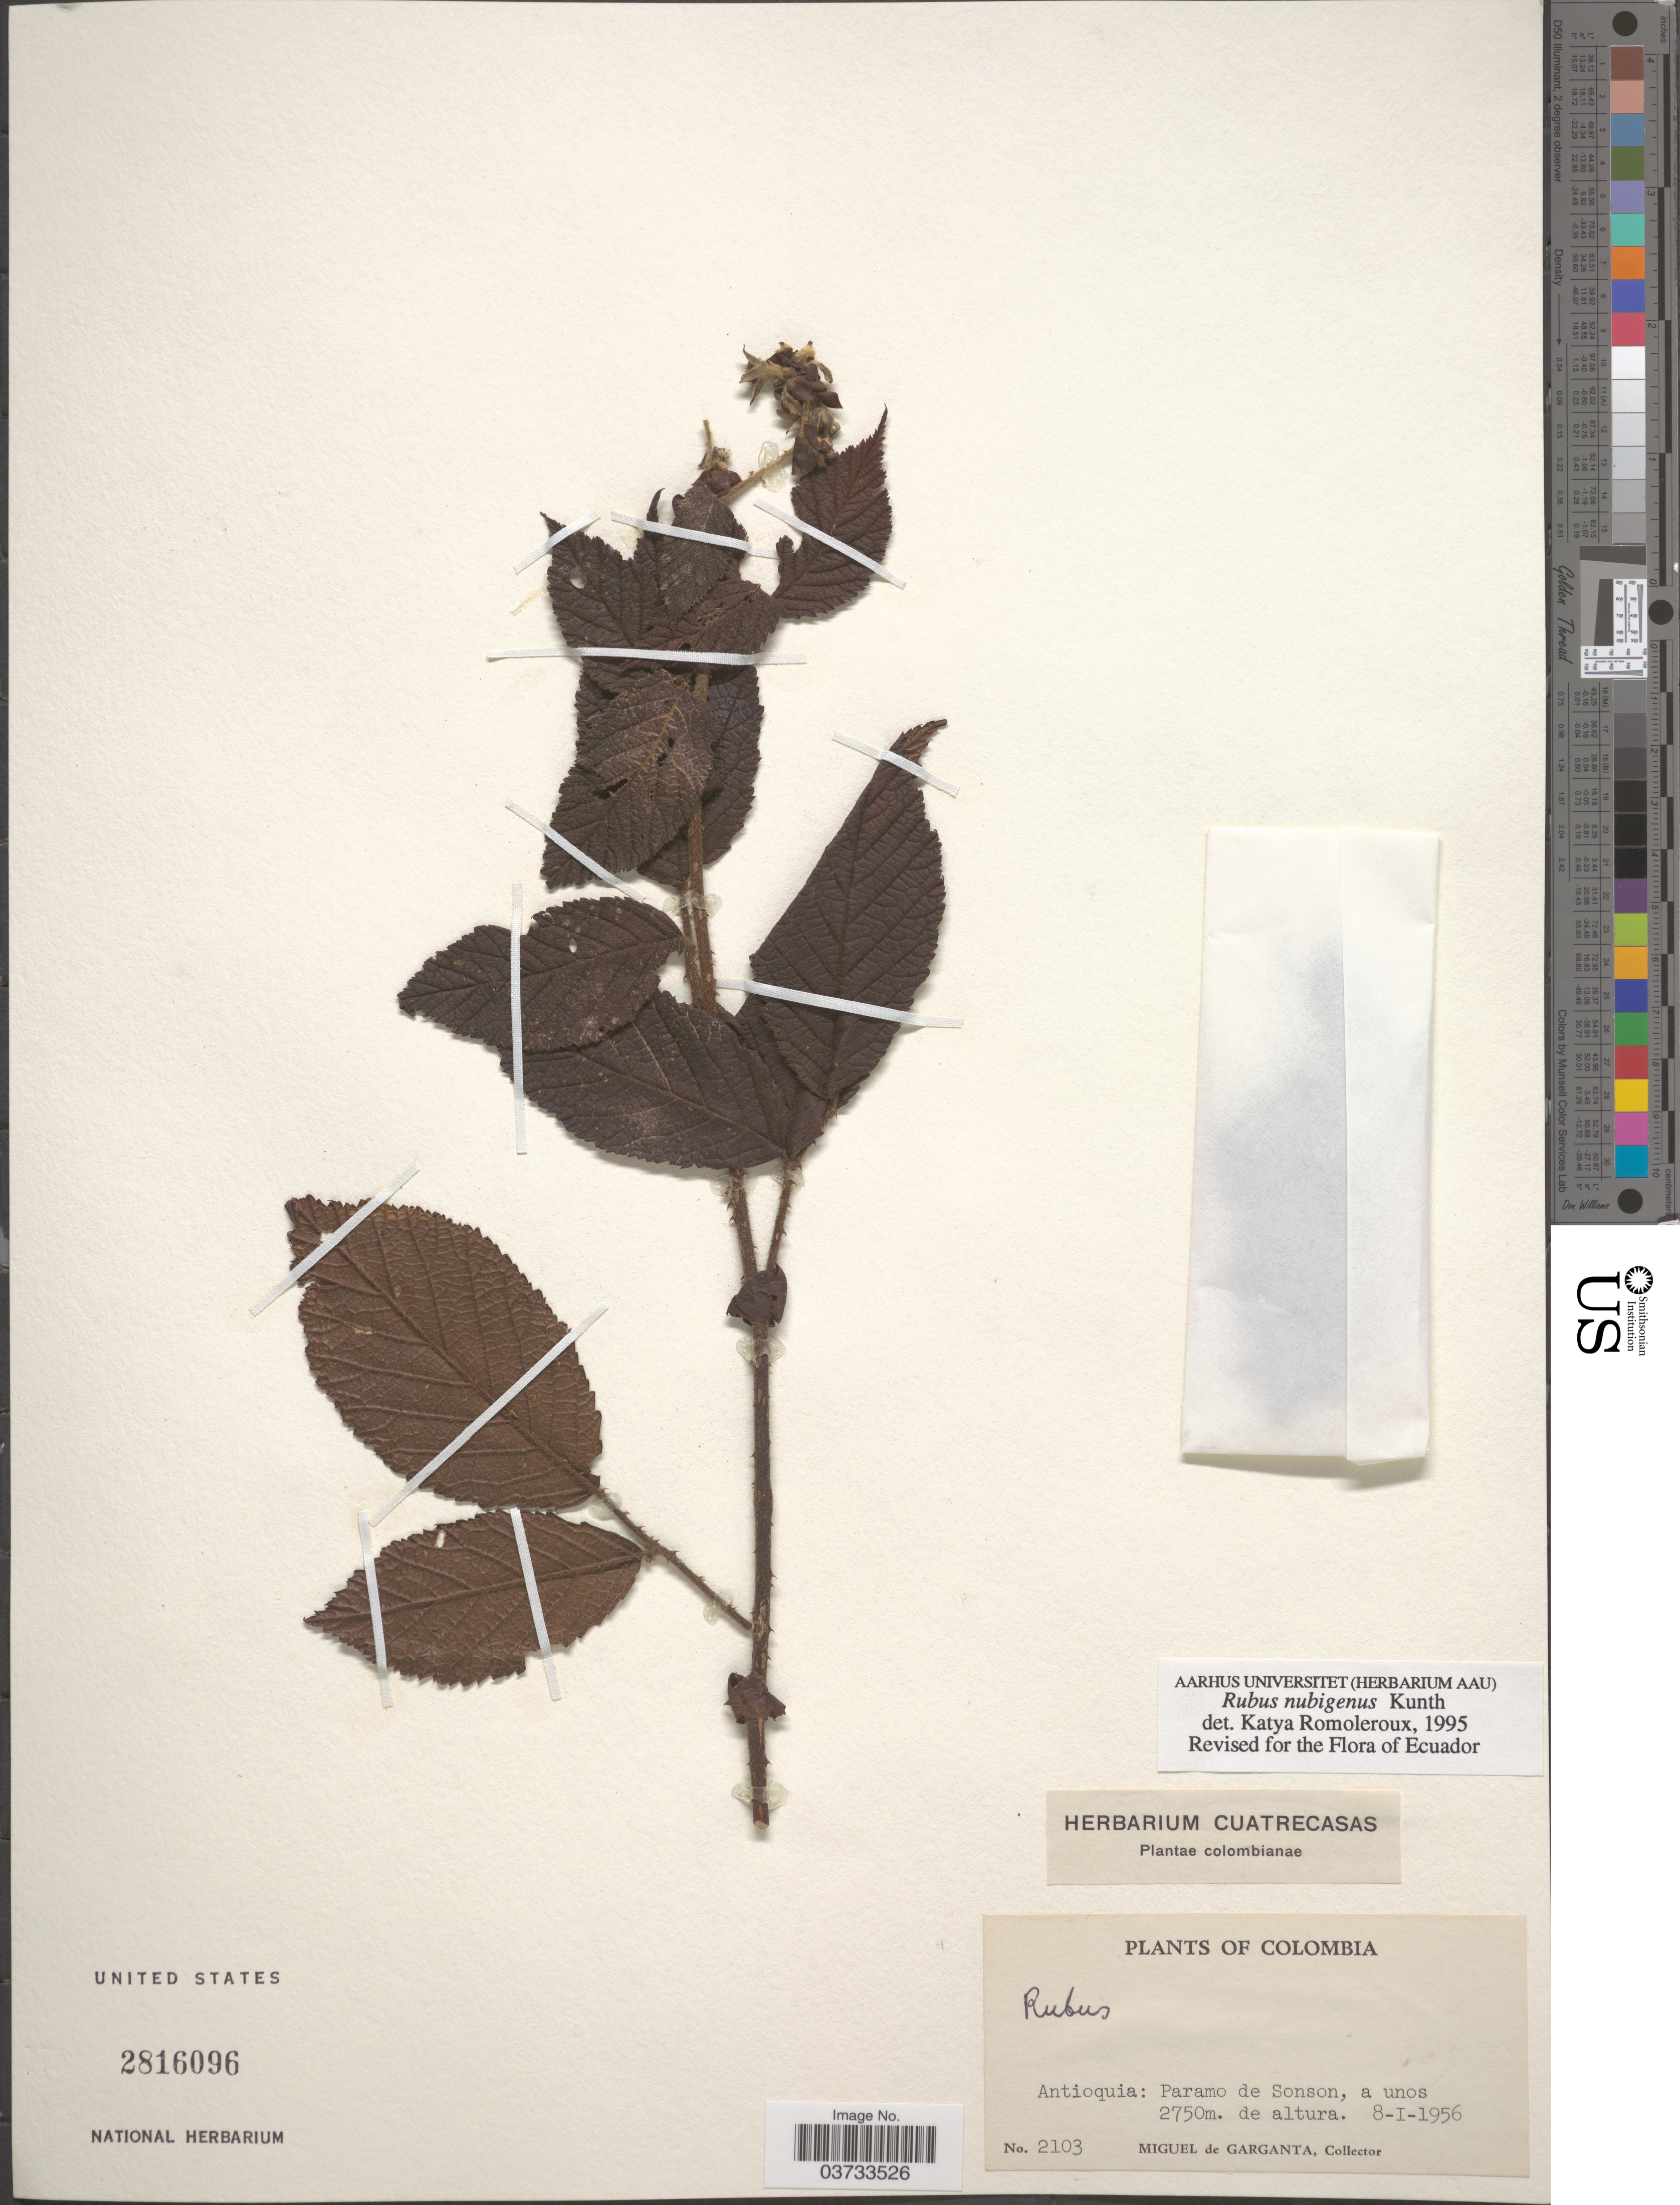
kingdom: Plantae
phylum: Tracheophyta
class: Magnoliopsida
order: Rosales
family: Rosaceae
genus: Rubus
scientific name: Rubus nubigenus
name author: Kunth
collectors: M. Garganta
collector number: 2103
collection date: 1956-01-08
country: Colombia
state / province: Antioquia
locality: Paramo de Sonson.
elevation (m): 2750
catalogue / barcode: US 2816096